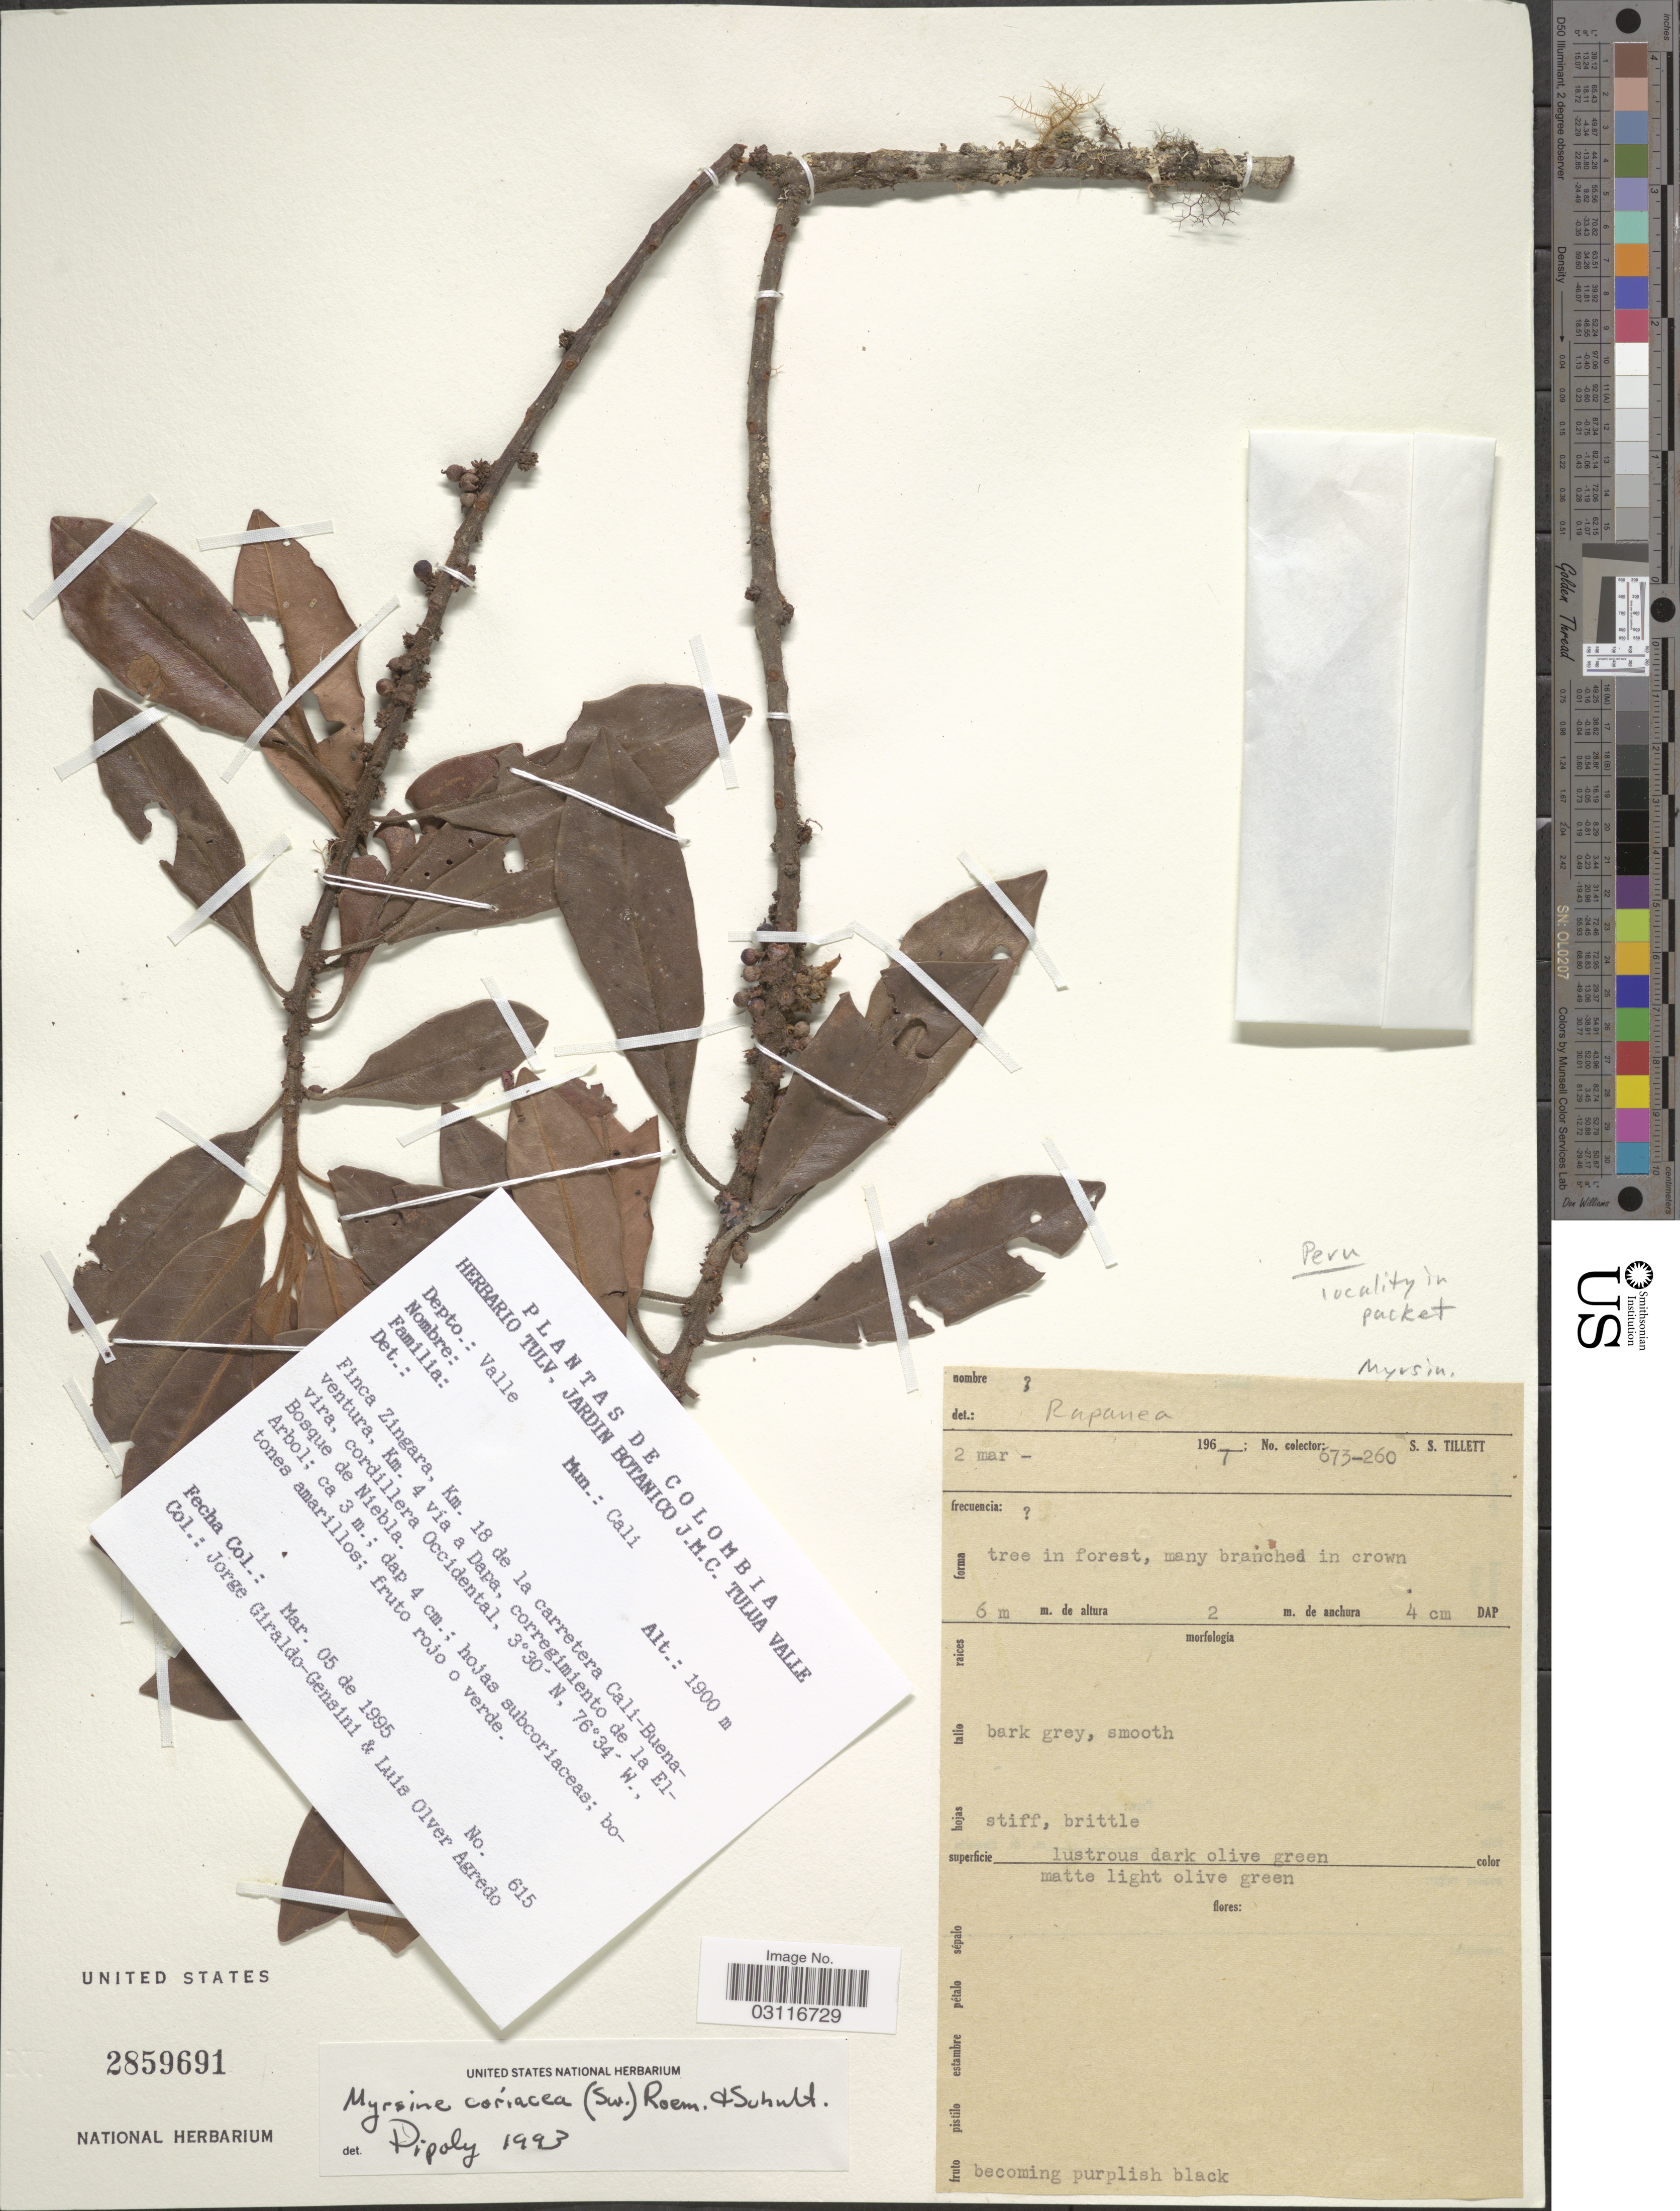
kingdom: Plantae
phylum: Tracheophyta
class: Magnoliopsida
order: Ericales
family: Primulaceae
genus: Myrsine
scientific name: Myrsine coriacea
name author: (Sw.) R. Br. ex Roem. & Schult.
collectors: J. Giraldo-Gensini & L. O. Agredo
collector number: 615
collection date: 1995-03-05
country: Colombia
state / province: Valle del Cauca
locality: Depto: Valle. Mun.: Cali. Finca Zingara, Km. 18 de la carretera Cali-Buenaventura, Km. 4 via a Dapa, corregimiento de la Elvira, cordillera Occidental.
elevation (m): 1900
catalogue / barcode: US 2859691